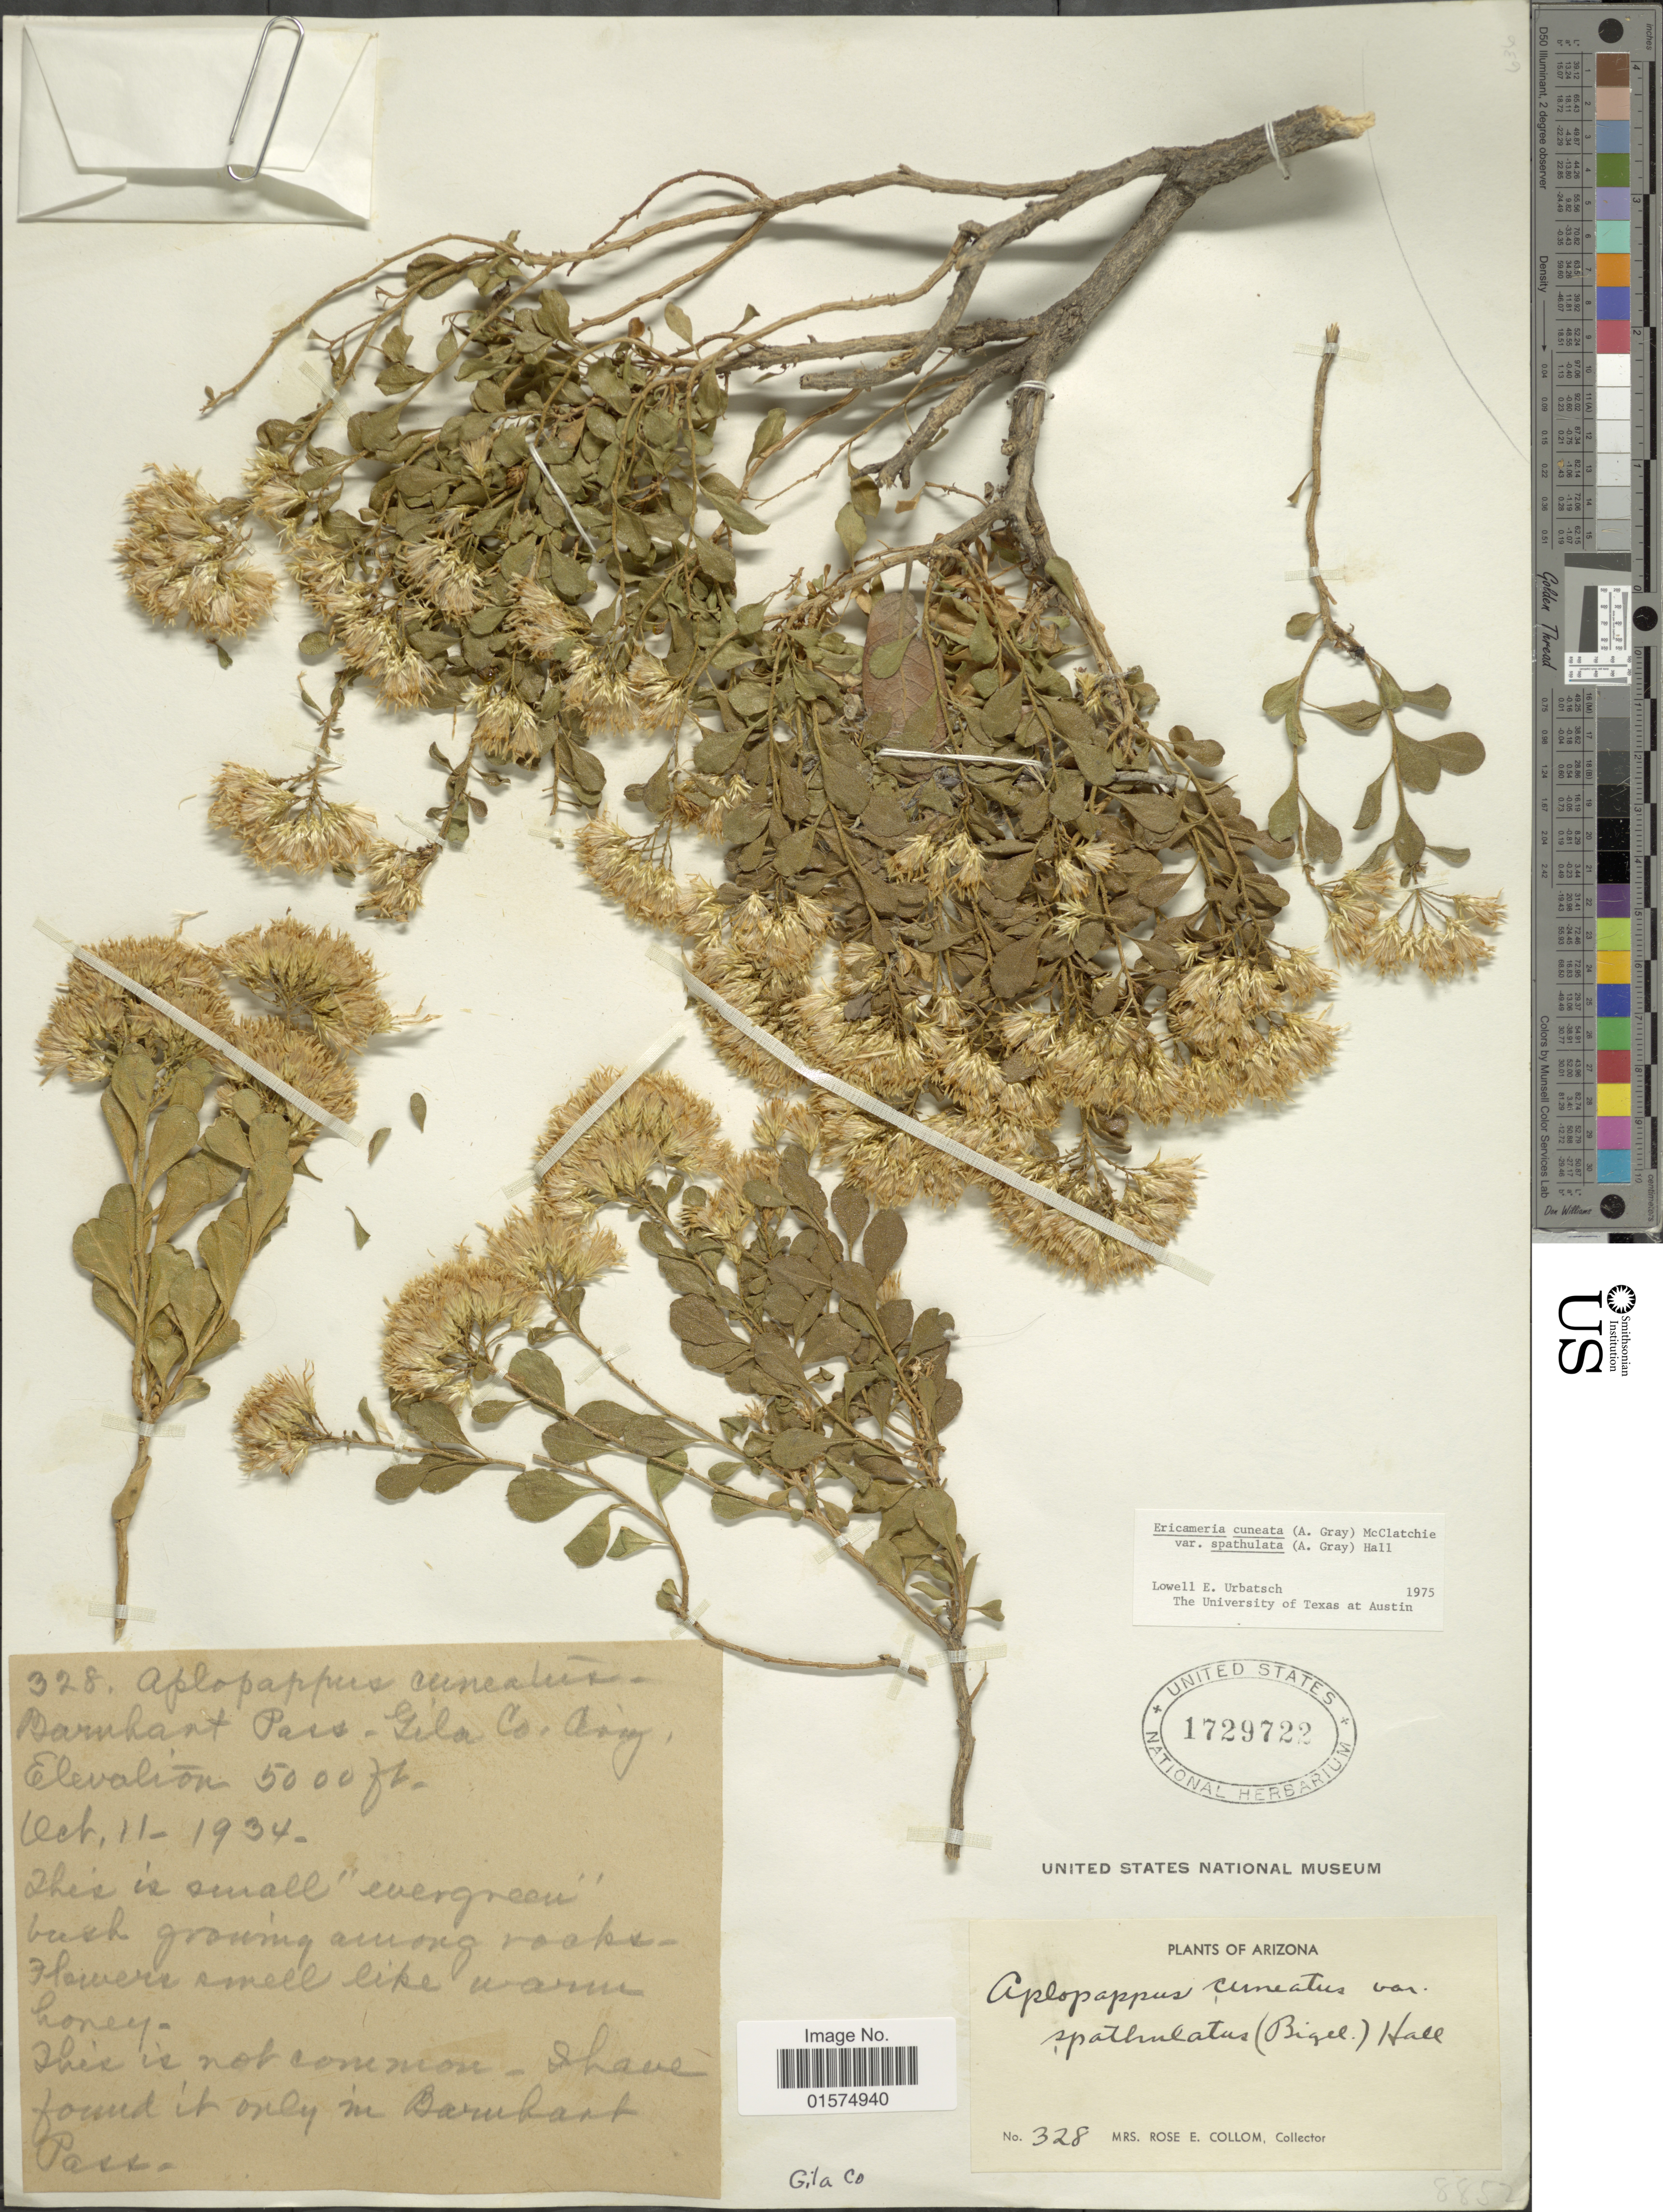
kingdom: Plantae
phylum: Tracheophyta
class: Magnoliopsida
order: Asterales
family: Asteraceae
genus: Ericameria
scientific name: Ericameria cuneata var. spathulata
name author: (A. Gray) H.M. Hall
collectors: R. E. Collom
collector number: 328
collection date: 1934-10-11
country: United States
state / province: Arizona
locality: Barnhart Pass - Gila Co.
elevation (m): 1524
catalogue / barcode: US 1729722